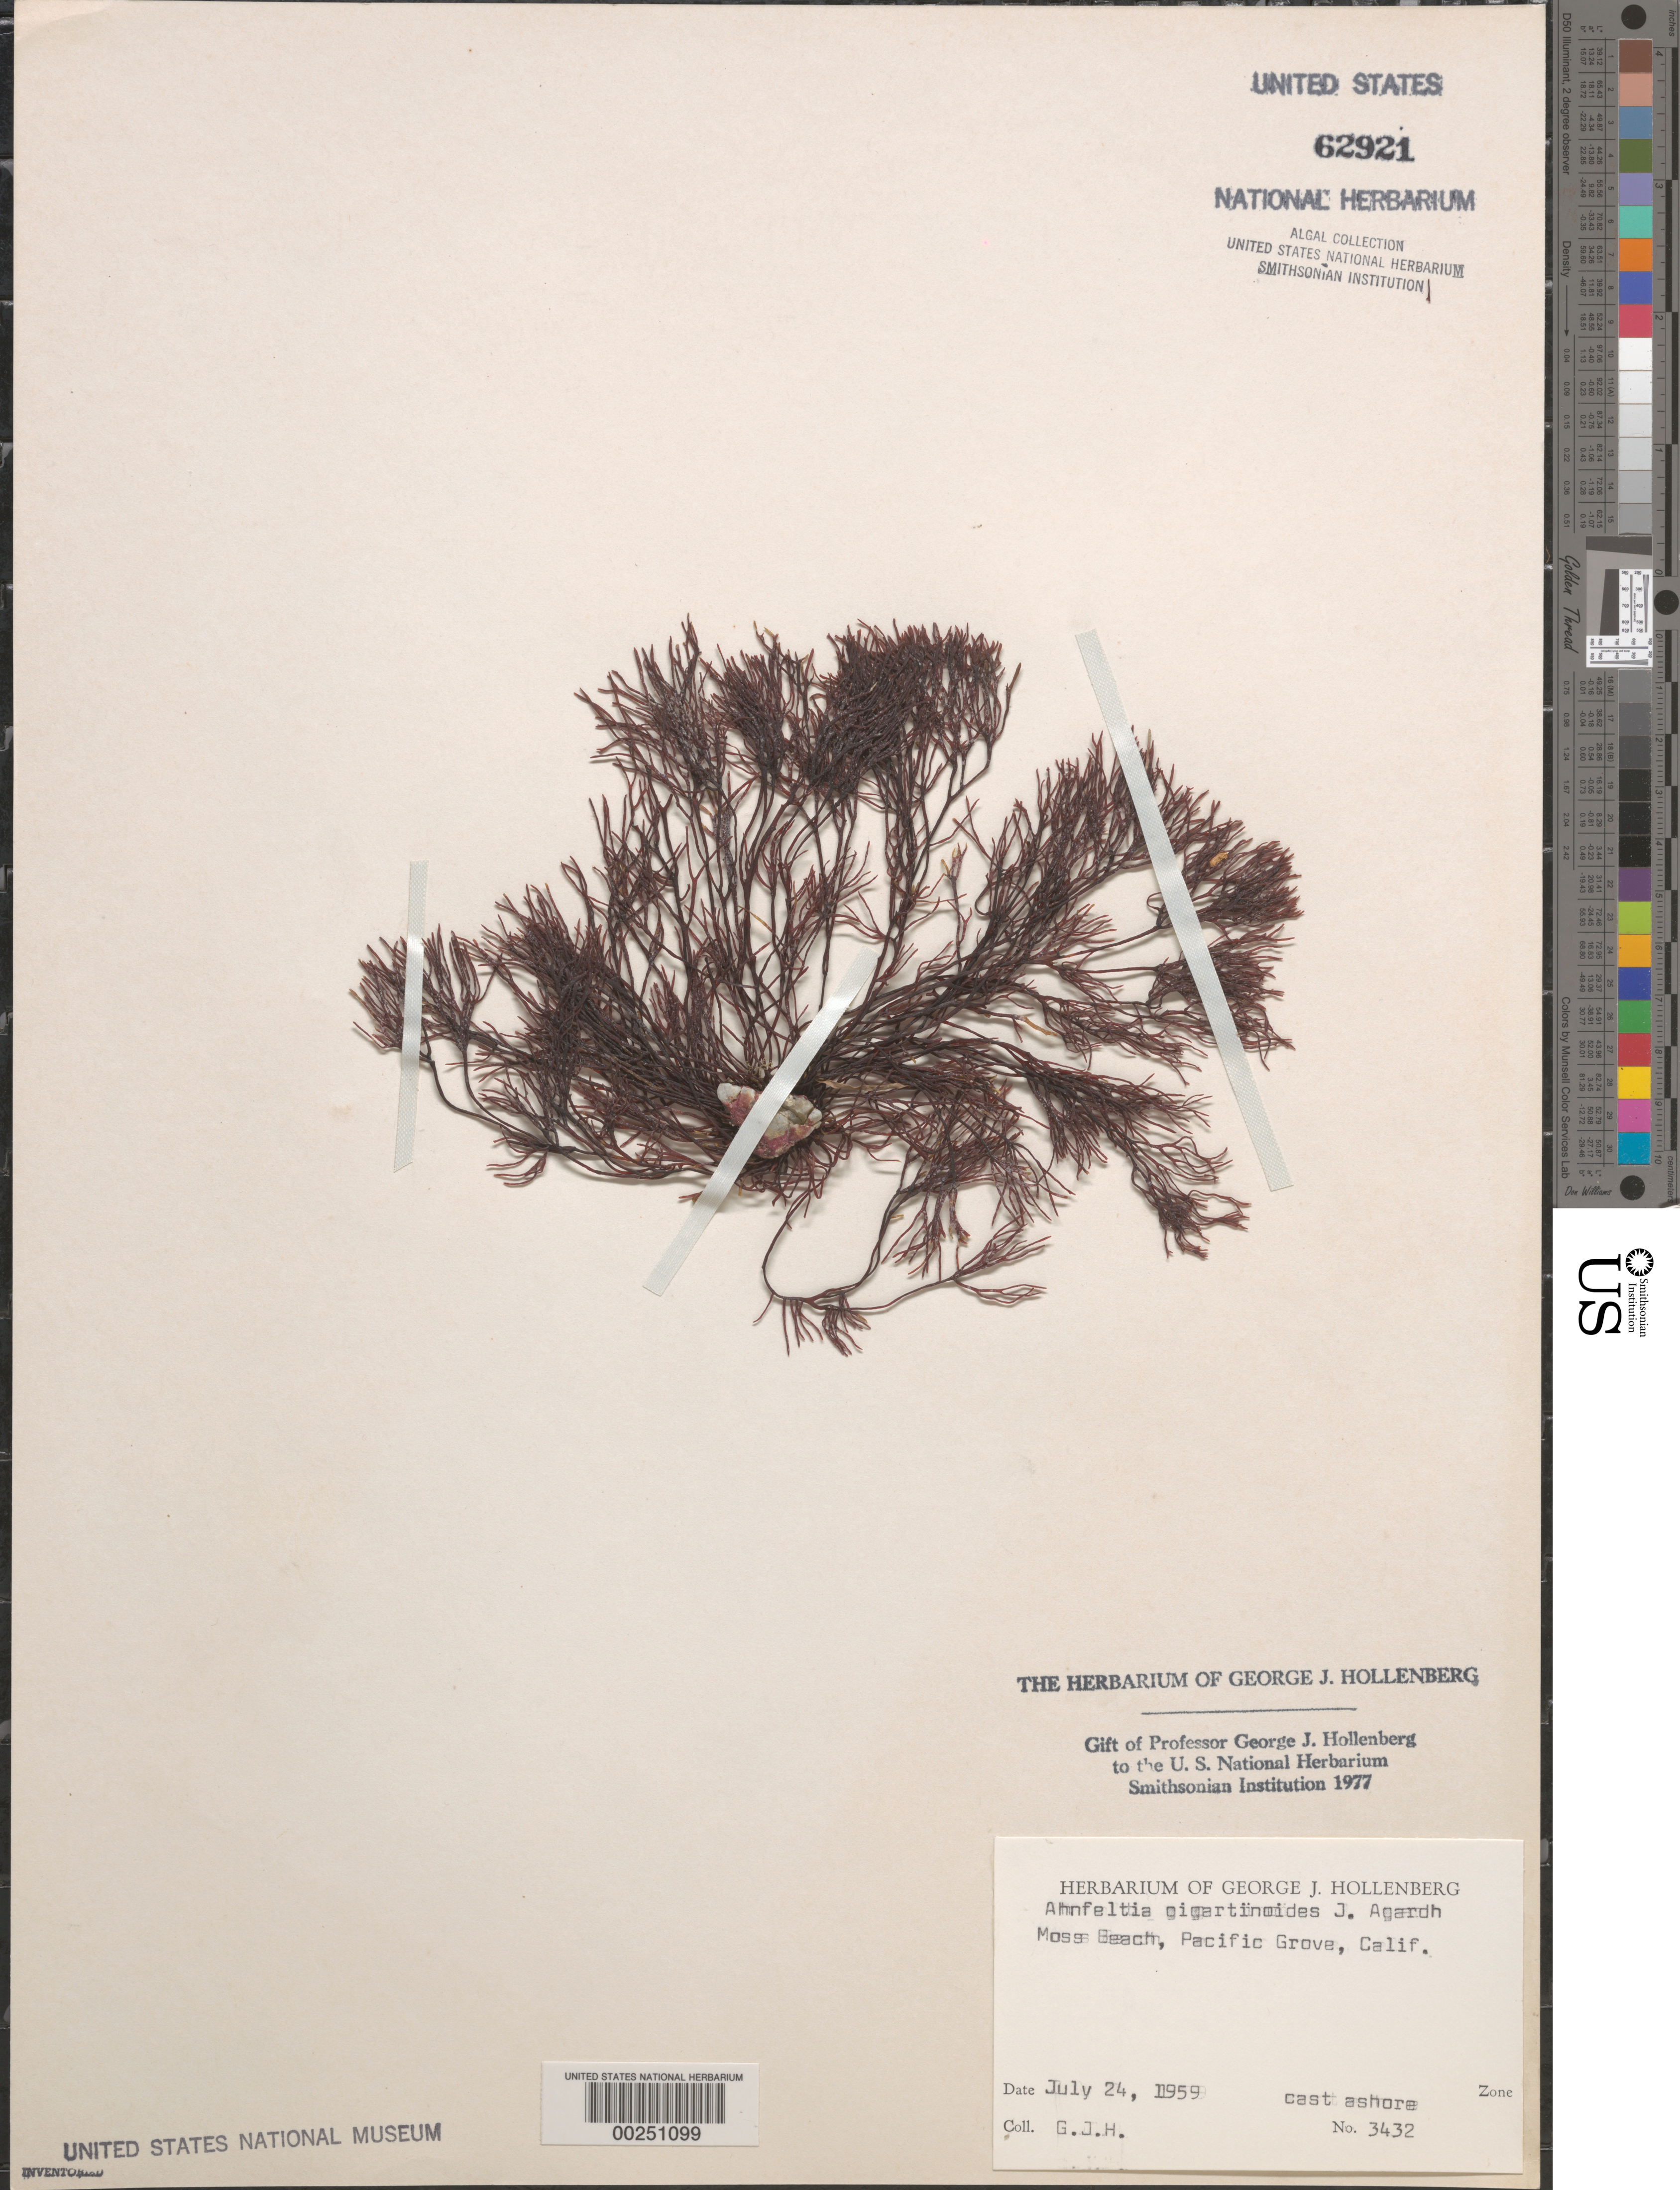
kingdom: Plantae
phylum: Rhodophyta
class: Florideophyceae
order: Ahnfeltiales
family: Ahnfeltiaceae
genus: Ahnfeltia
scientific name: Ahnfeltia gigartinoides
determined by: Hollenberg, George J.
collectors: G. Hollenberg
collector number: GJH 3432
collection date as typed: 24 Jul 1959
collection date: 1959-07-24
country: United States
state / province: California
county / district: Monterey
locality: Moss Beach, Pacific Grove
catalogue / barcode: US 62921